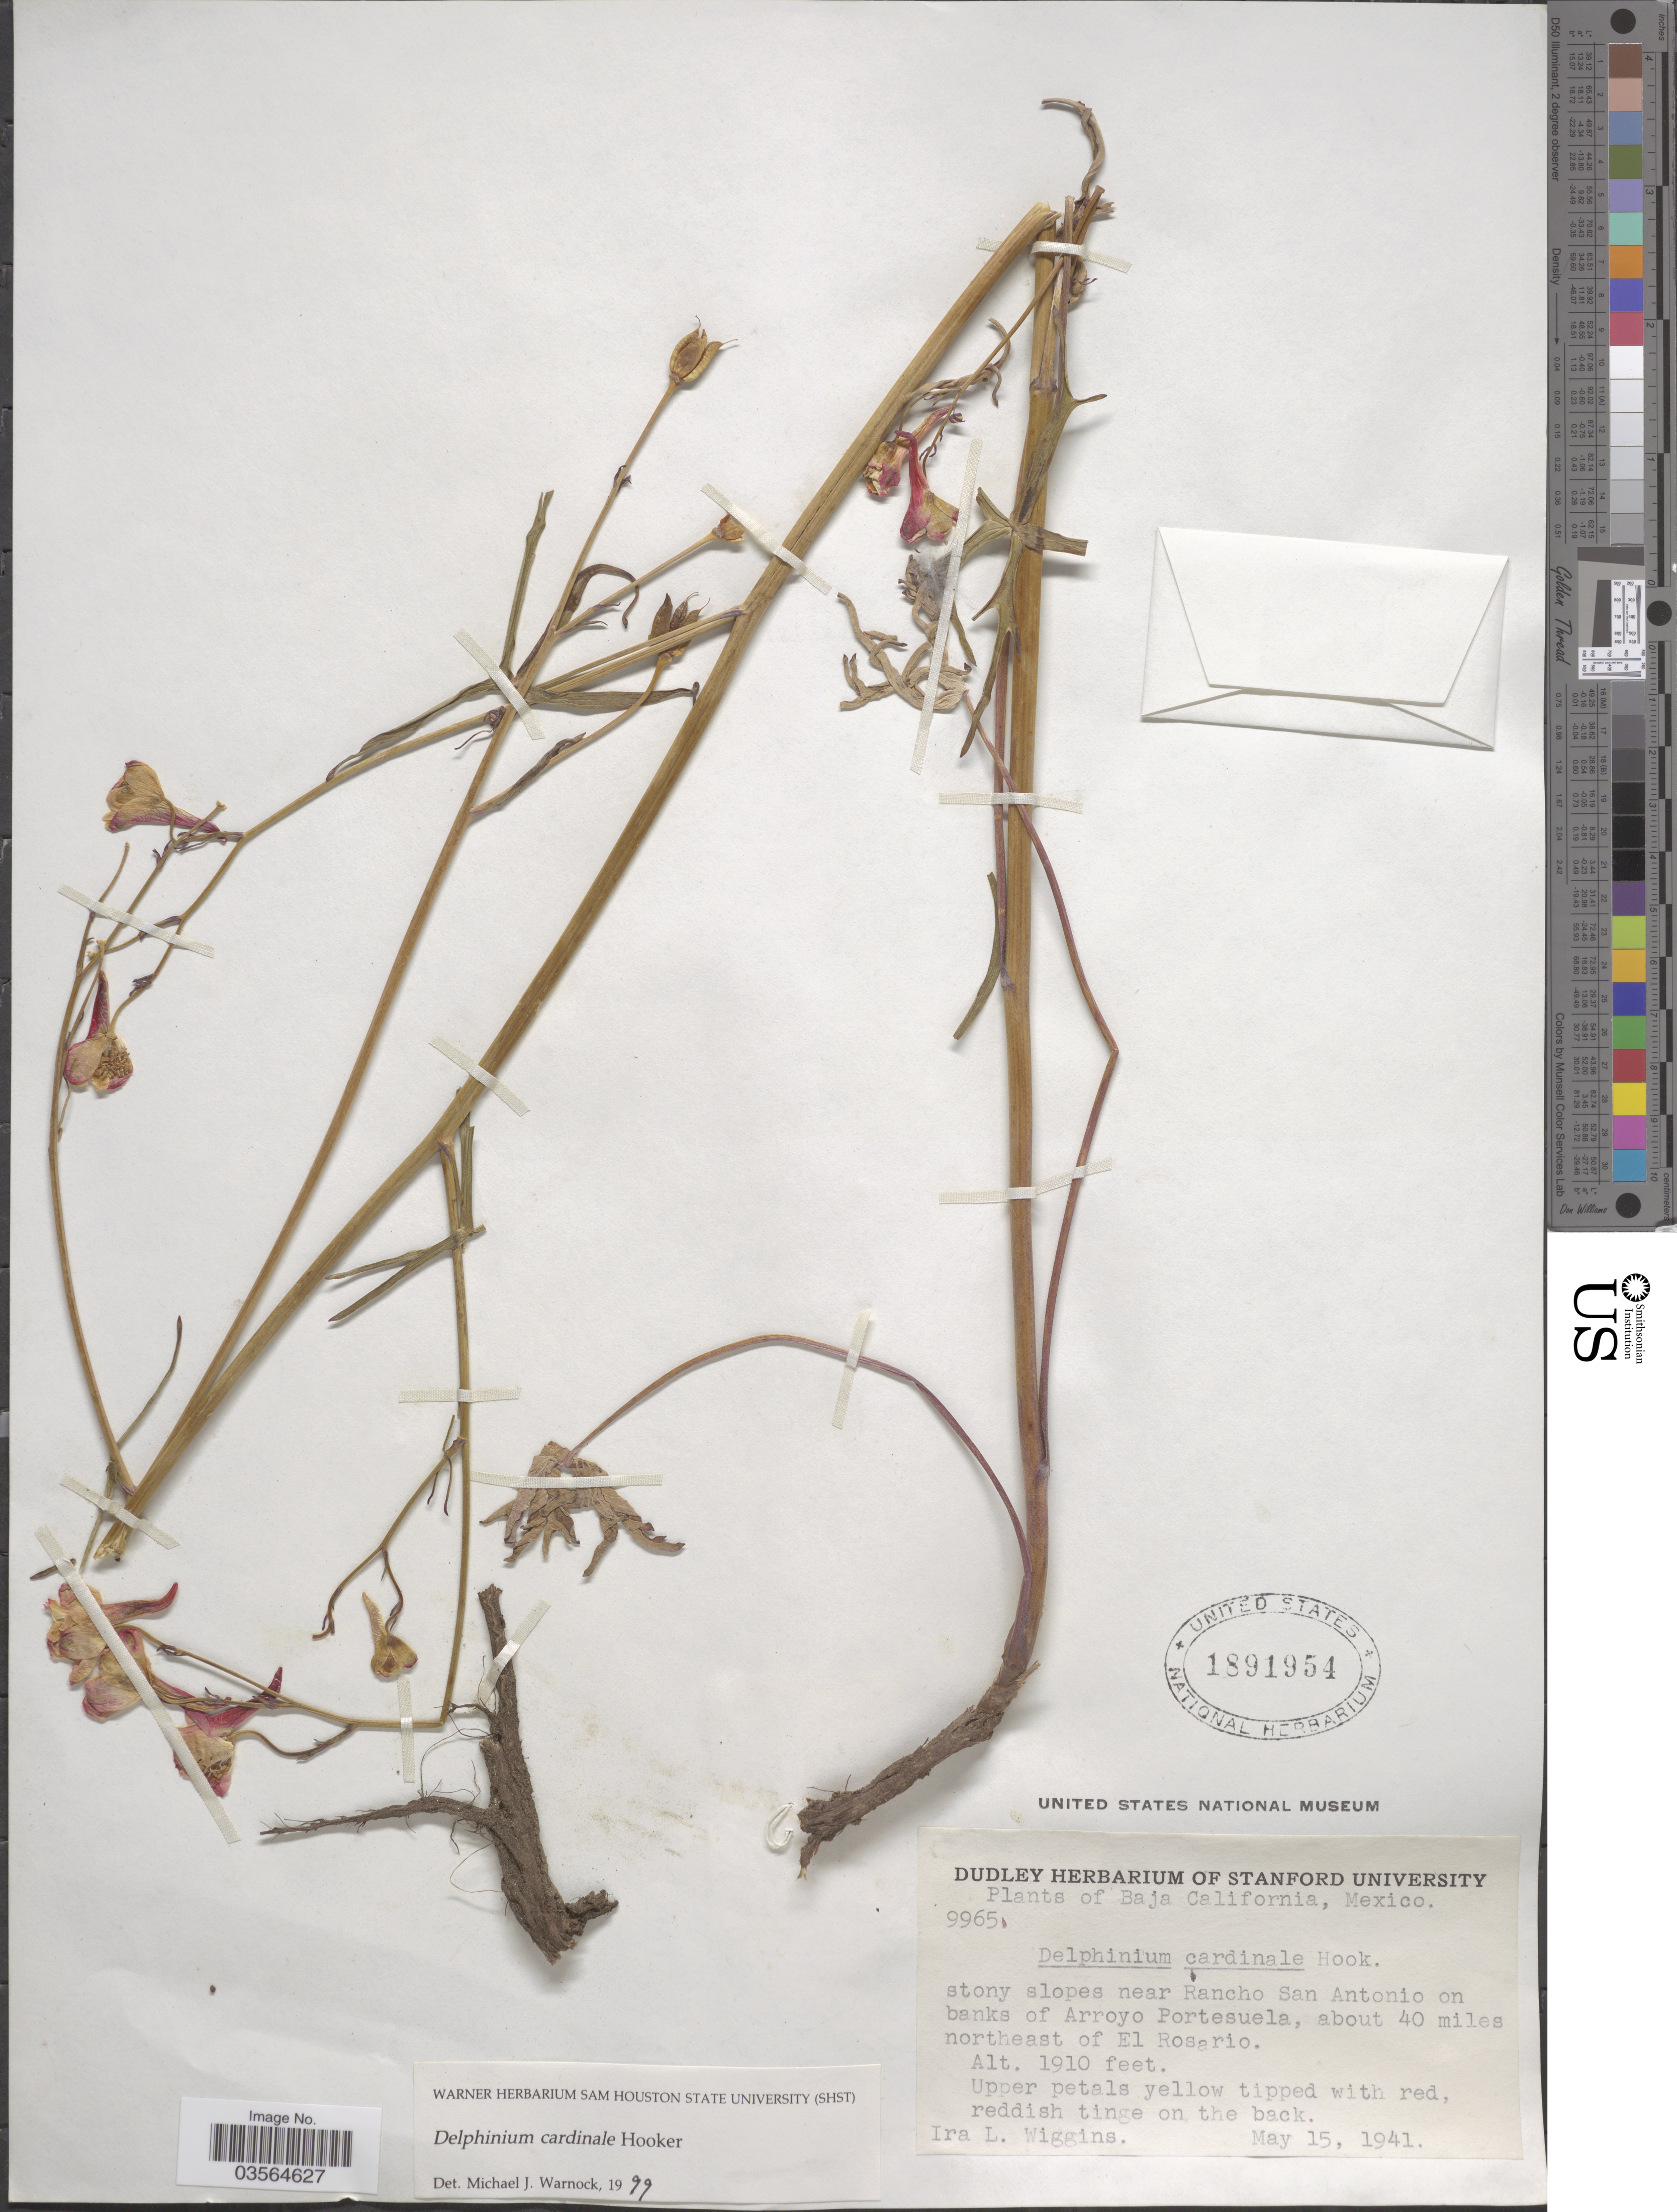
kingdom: Plantae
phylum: Tracheophyta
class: Magnoliopsida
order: Ranunculales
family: Ranunculaceae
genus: Delphinium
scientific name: Delphinium cardinale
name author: Hook.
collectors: I. L. Wiggins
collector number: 9965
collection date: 1941-05-15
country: Mexico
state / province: Baja California Norte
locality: Stony slopes near Rancho San Antonio on banks of Arroyo Portesuela, about 40 miles northeast of El Rosario.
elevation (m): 582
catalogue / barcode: US 1891954